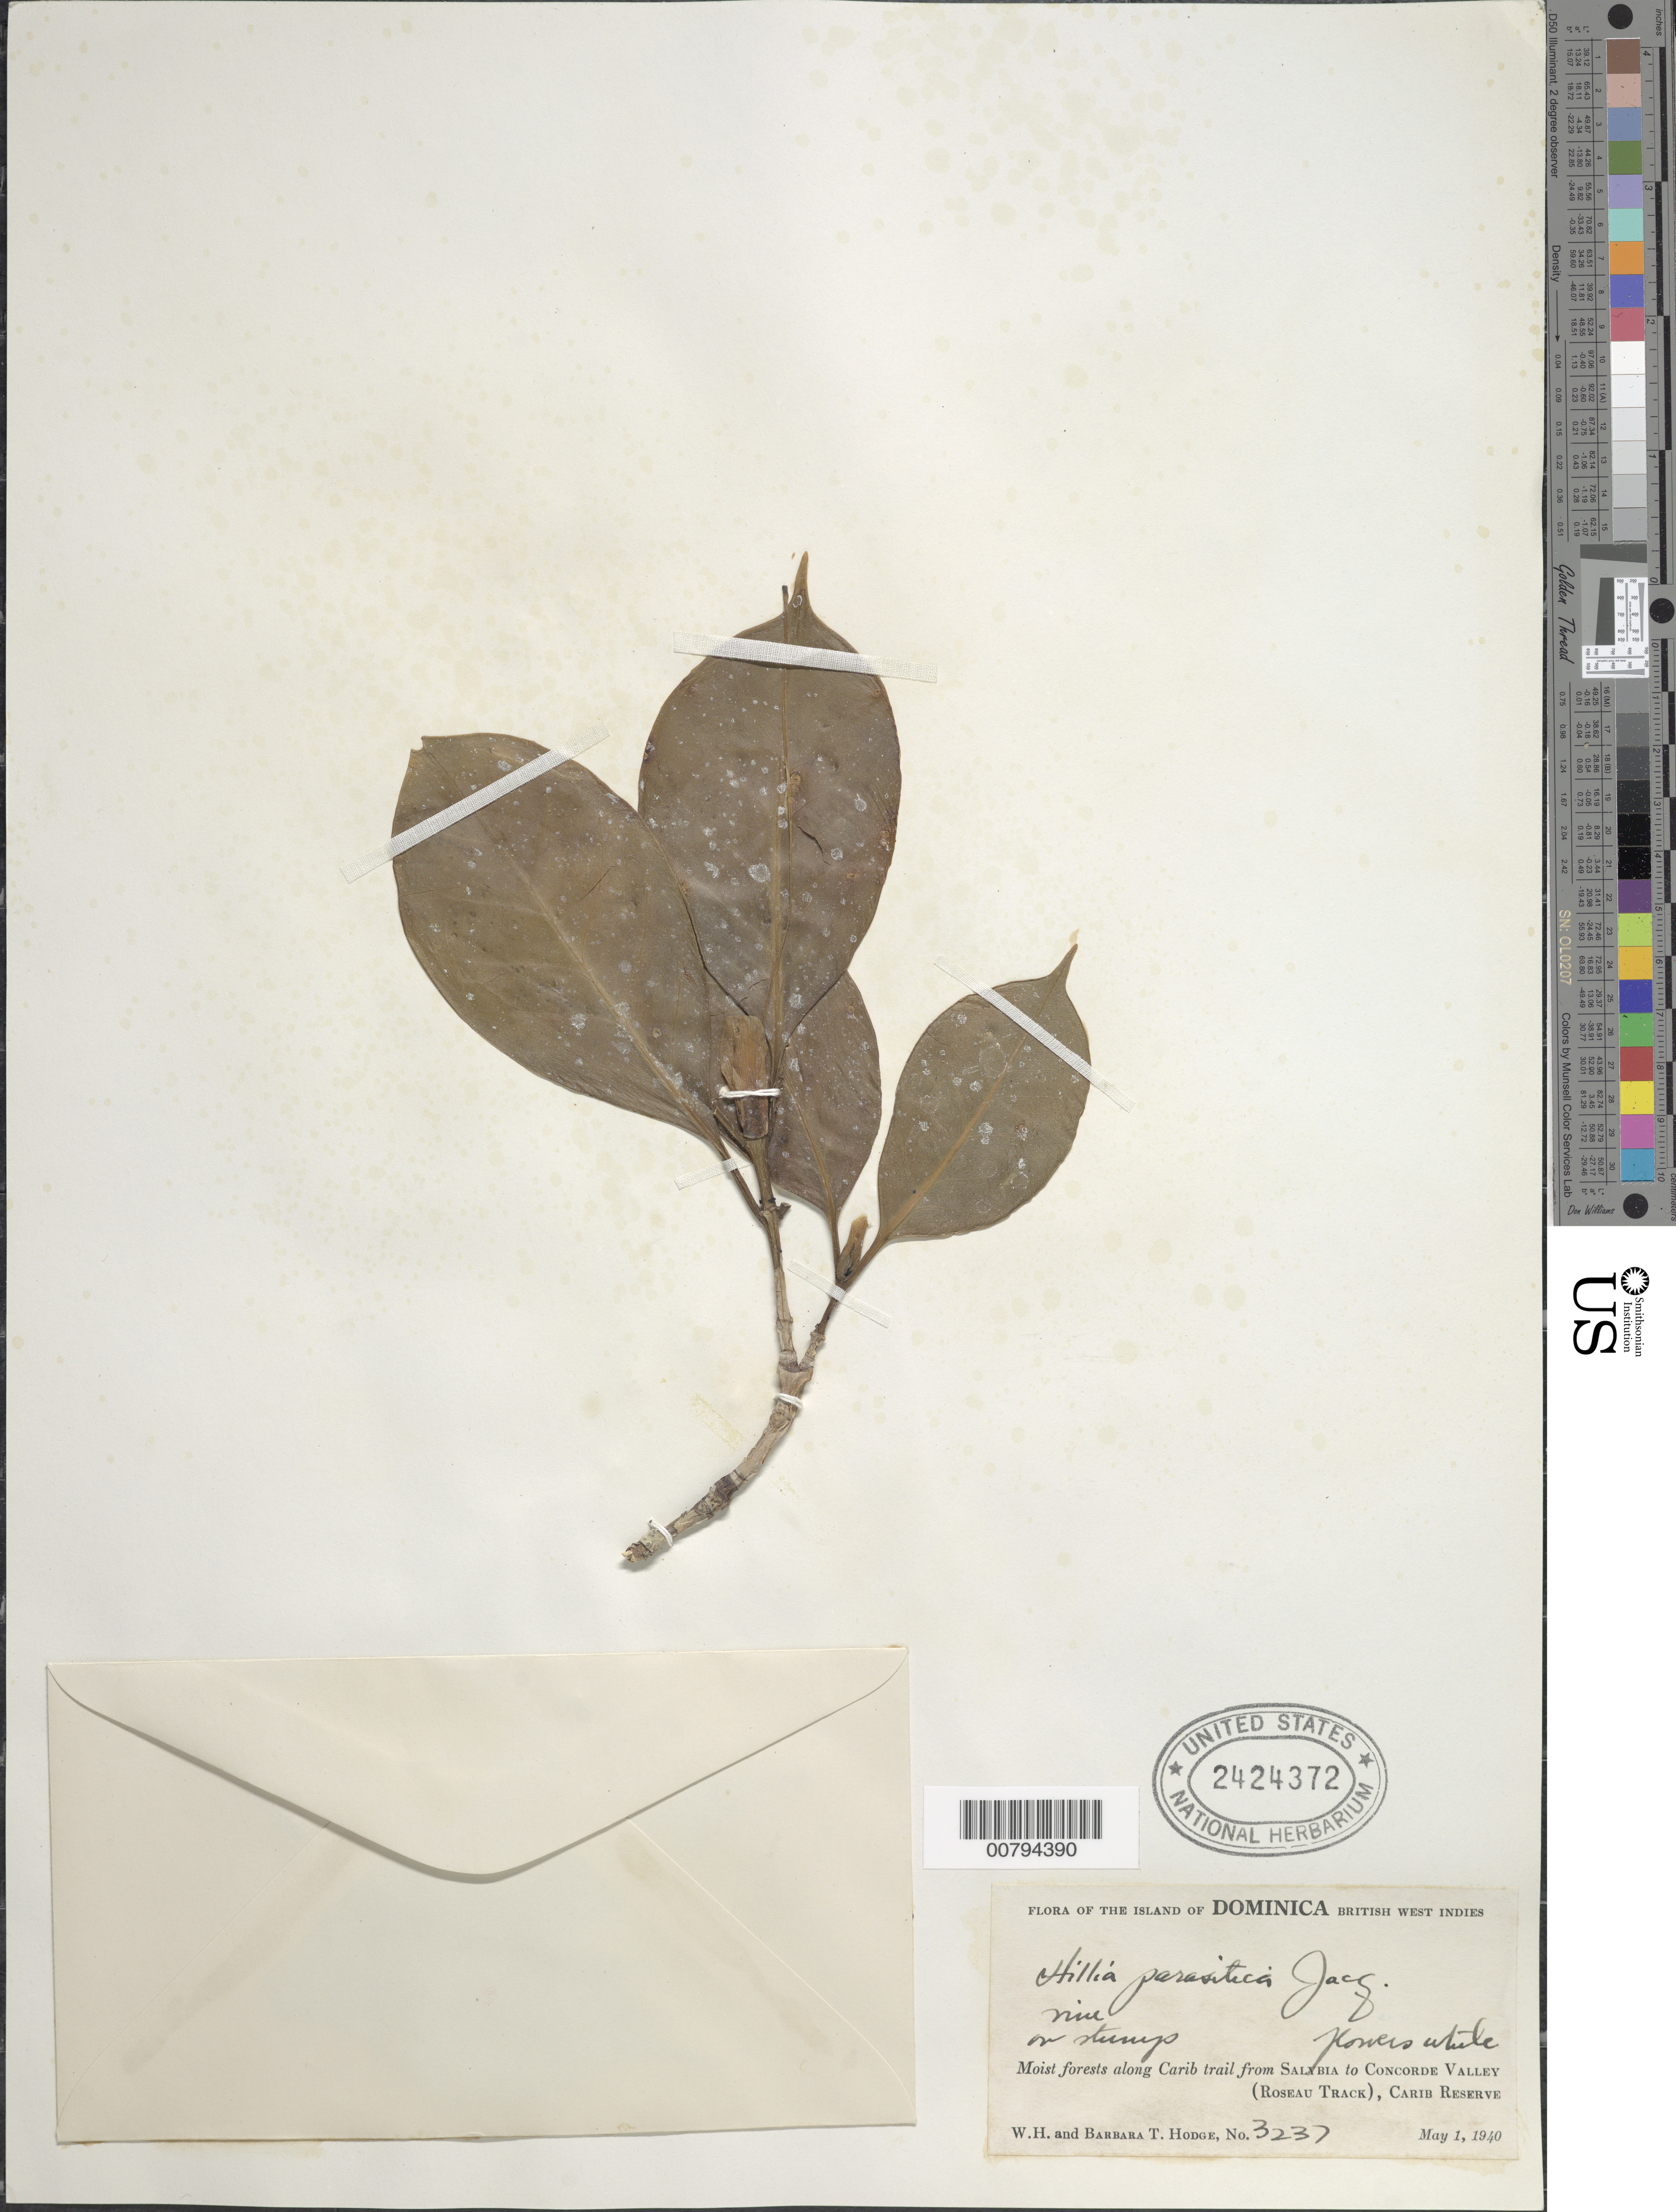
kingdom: Plantae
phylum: Tracheophyta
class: Magnoliopsida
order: Gentianales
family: Rubiaceae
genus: Hillia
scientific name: Hillia parasitica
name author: Jacq.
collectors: W. Hodge & T. Hodge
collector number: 3237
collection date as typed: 01 May 1940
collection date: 1940-05-01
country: Dominica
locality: Carib trail from Salybia to Concorde Valley / (Roseau Track), Carib Reserve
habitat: Moist forests along trail, on stump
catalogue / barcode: US 2424372